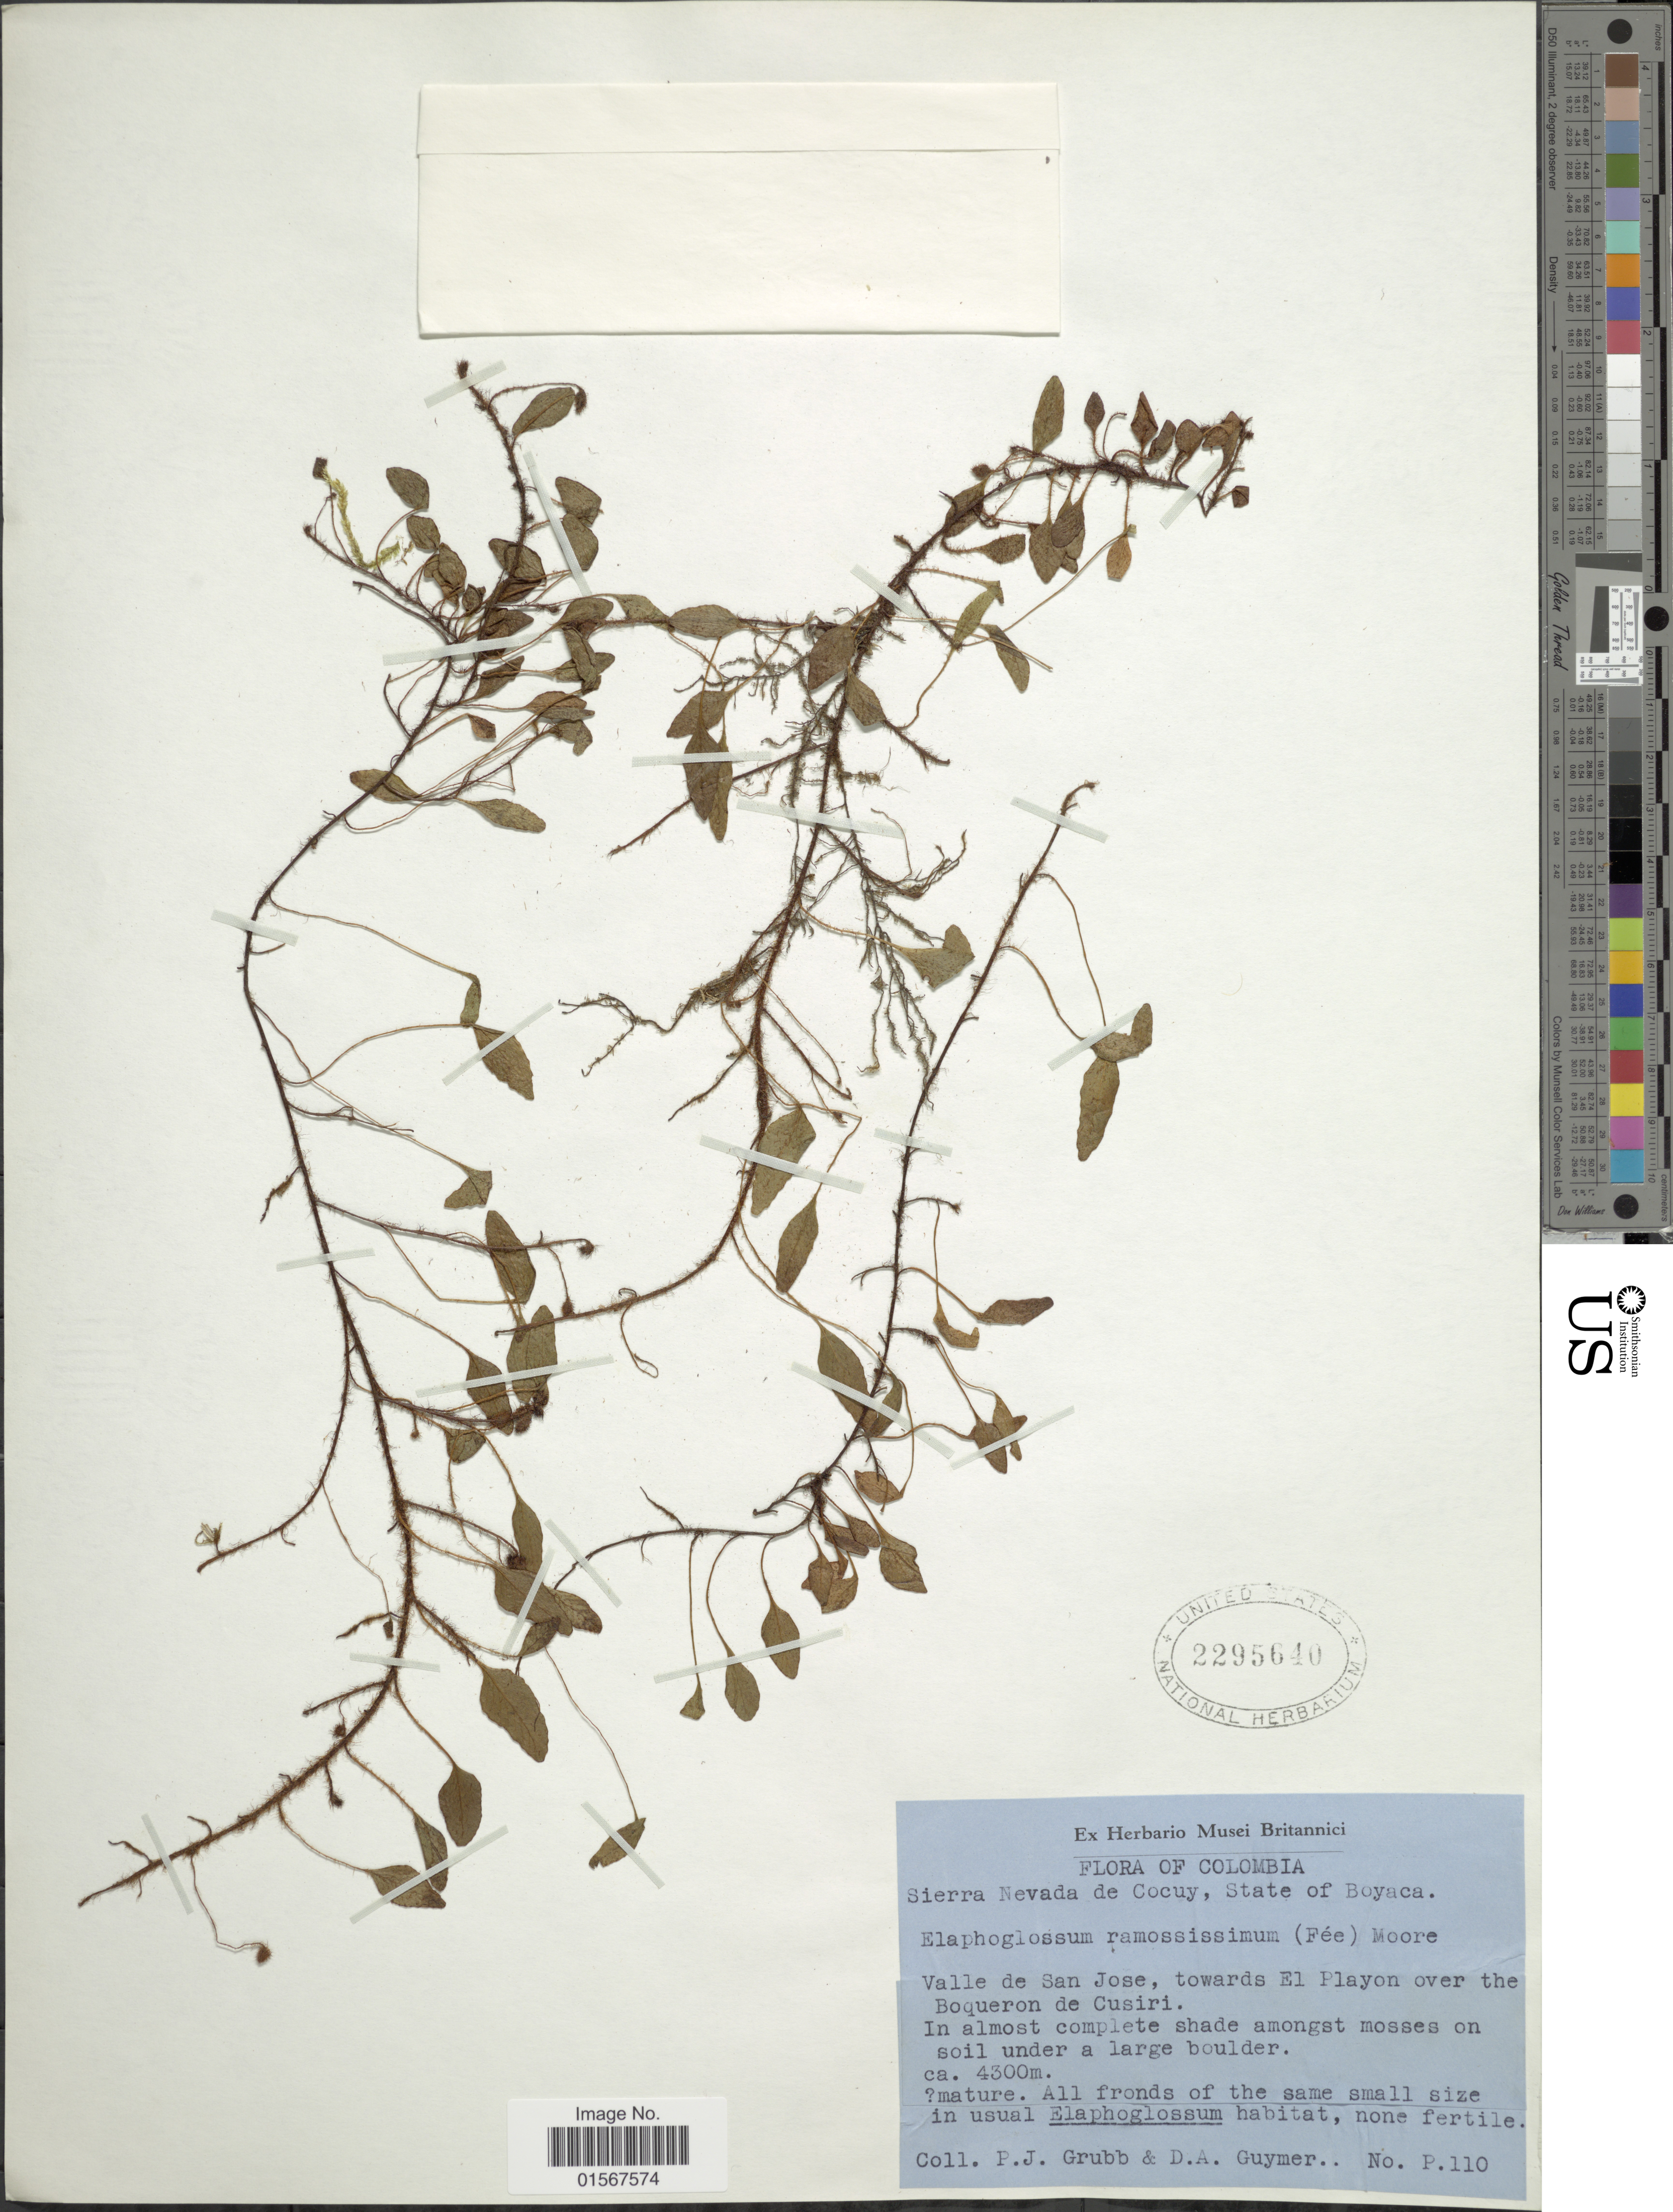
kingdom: Plantae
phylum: Tracheophyta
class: Polypodiopsida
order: Polypodiales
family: Dryopteridaceae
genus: Elaphoglossum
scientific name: Elaphoglossum ramosissimum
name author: (Fée) T. Moore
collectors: P. J. Grubb & D. Guymer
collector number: P110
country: Colombia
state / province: Boyacá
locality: Colombia, Sierra Nevada de Cocuy, State of Boyaca, Valle de San Jose, towards El Playon over the Boqueron de Cusiri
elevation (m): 4300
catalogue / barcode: US 2295640